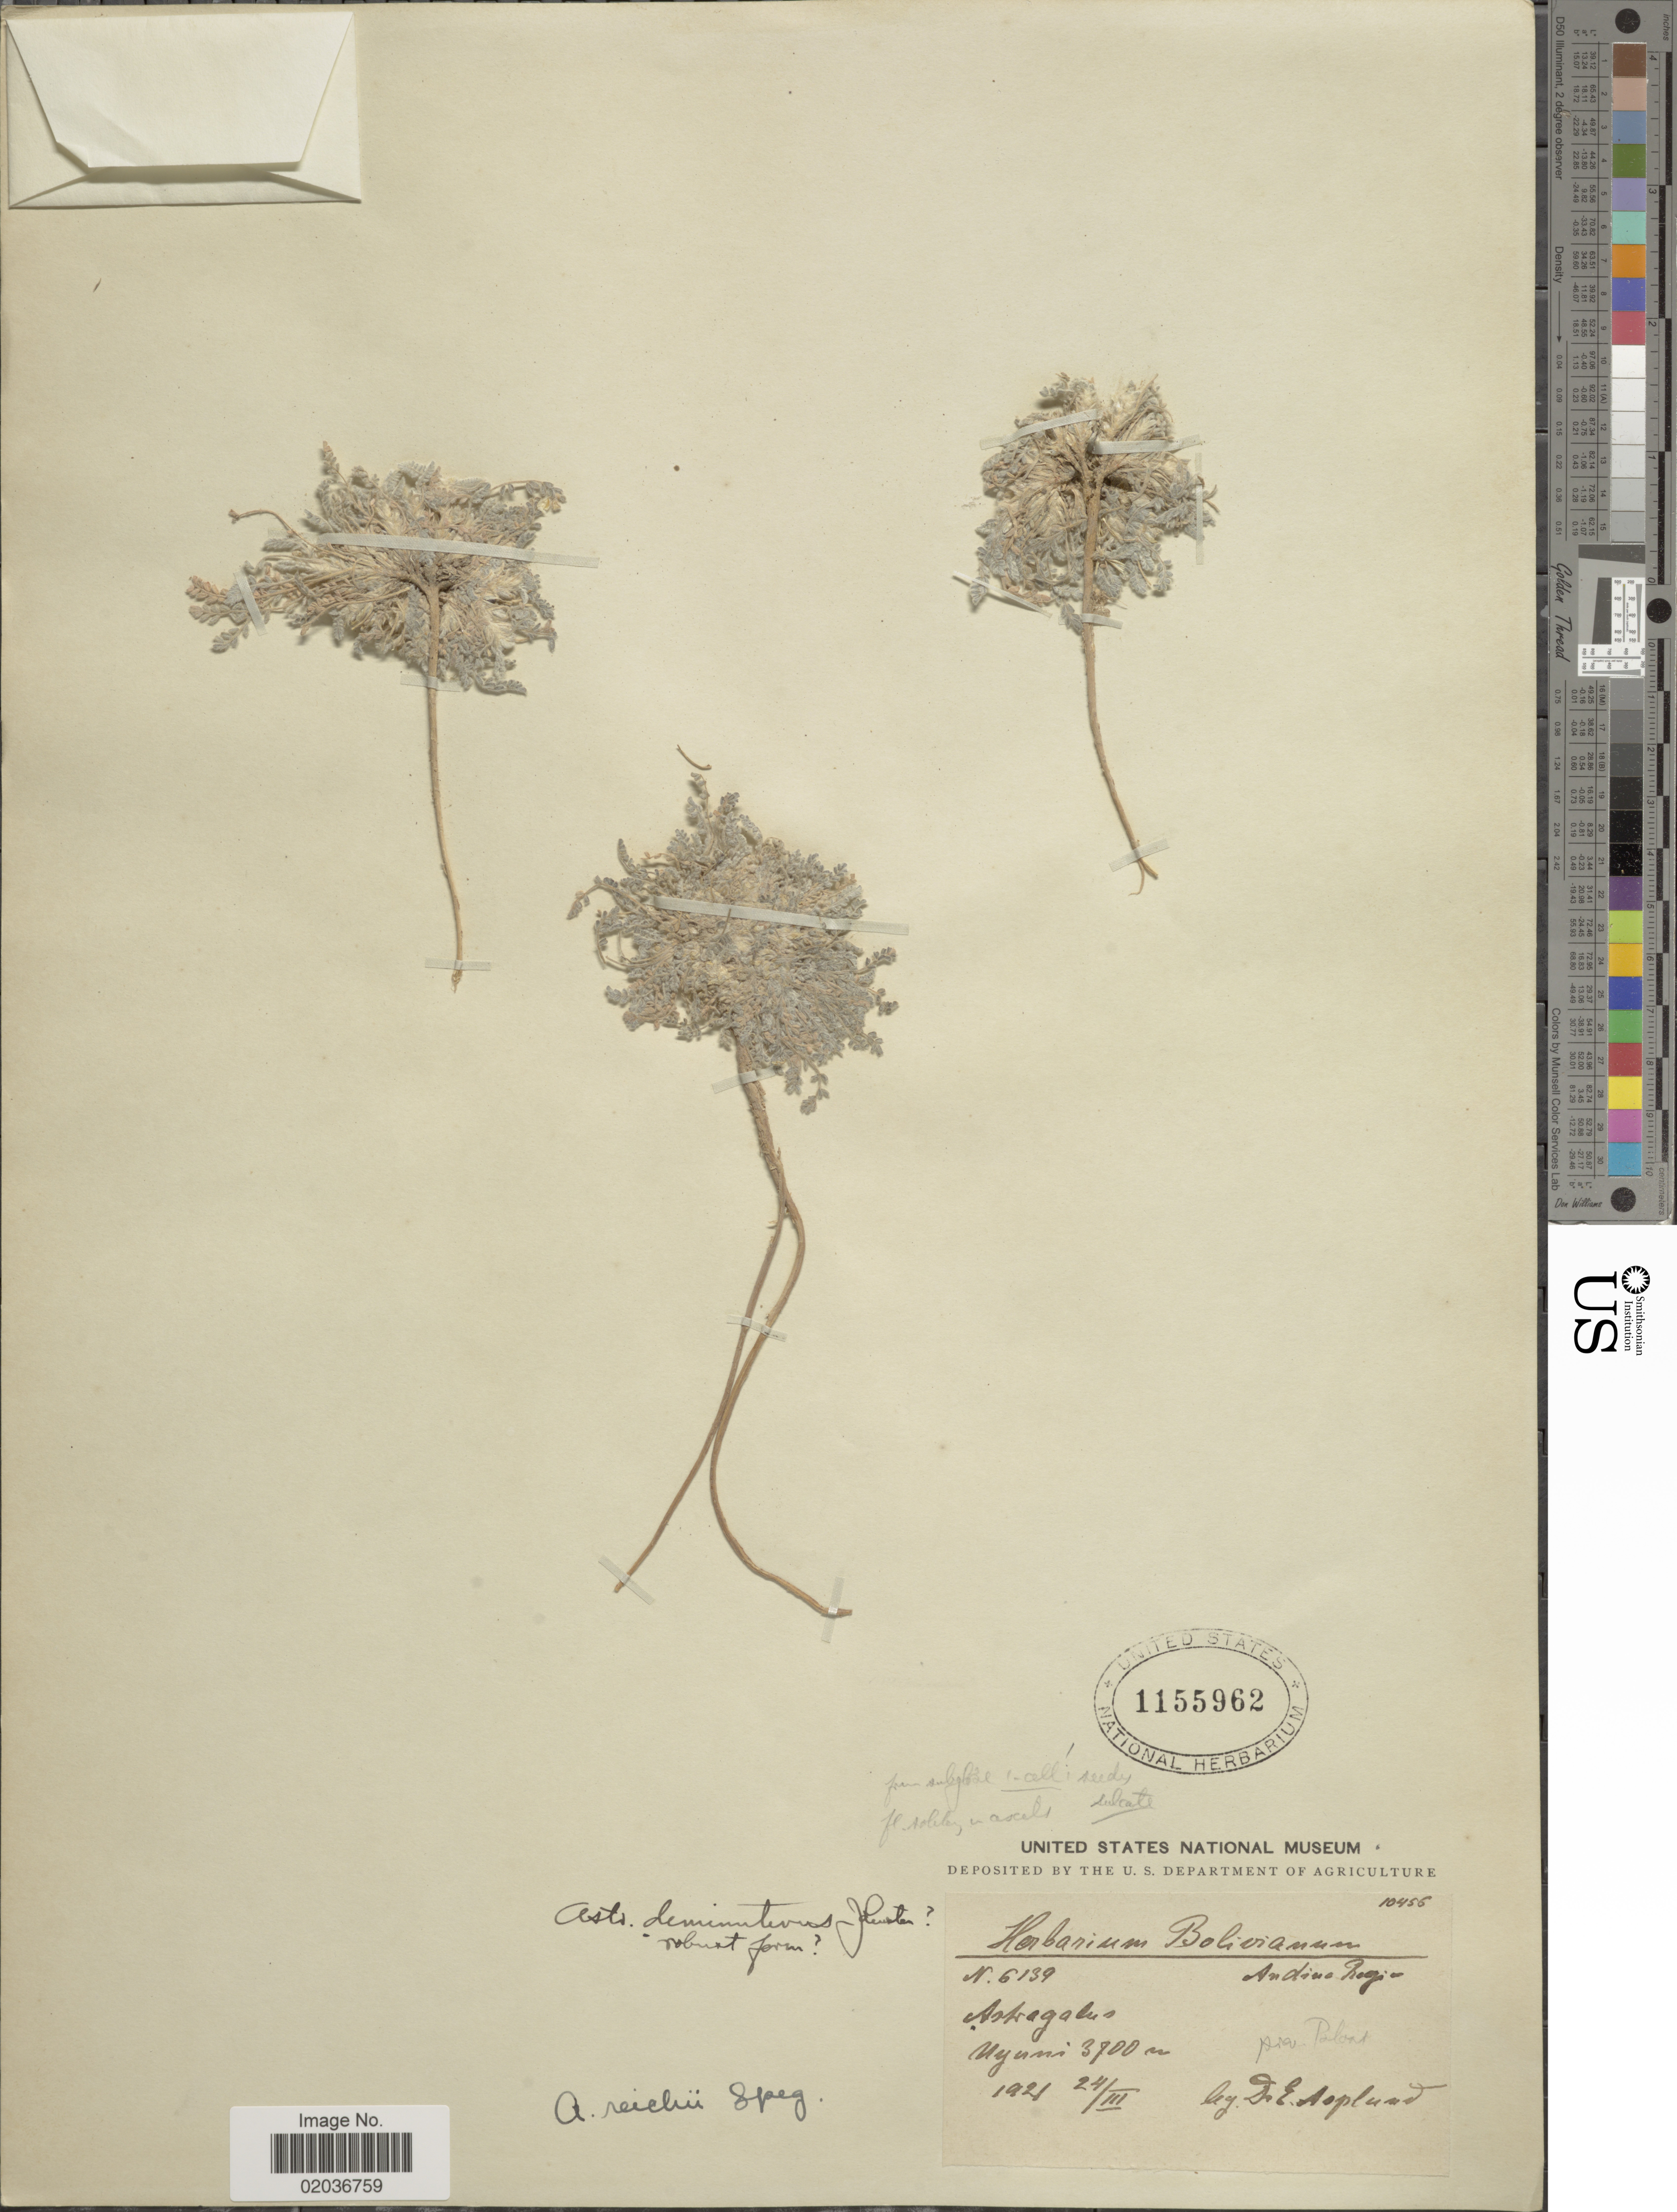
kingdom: Plantae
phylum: Tracheophyta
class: Magnoliopsida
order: Fabales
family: Fabaceae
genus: Astragalus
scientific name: Astragalus reichei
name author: Speg.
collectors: E. Asplund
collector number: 6139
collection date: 1921-03-24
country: Bolivia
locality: Uyuni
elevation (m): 3700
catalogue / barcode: US 1155962